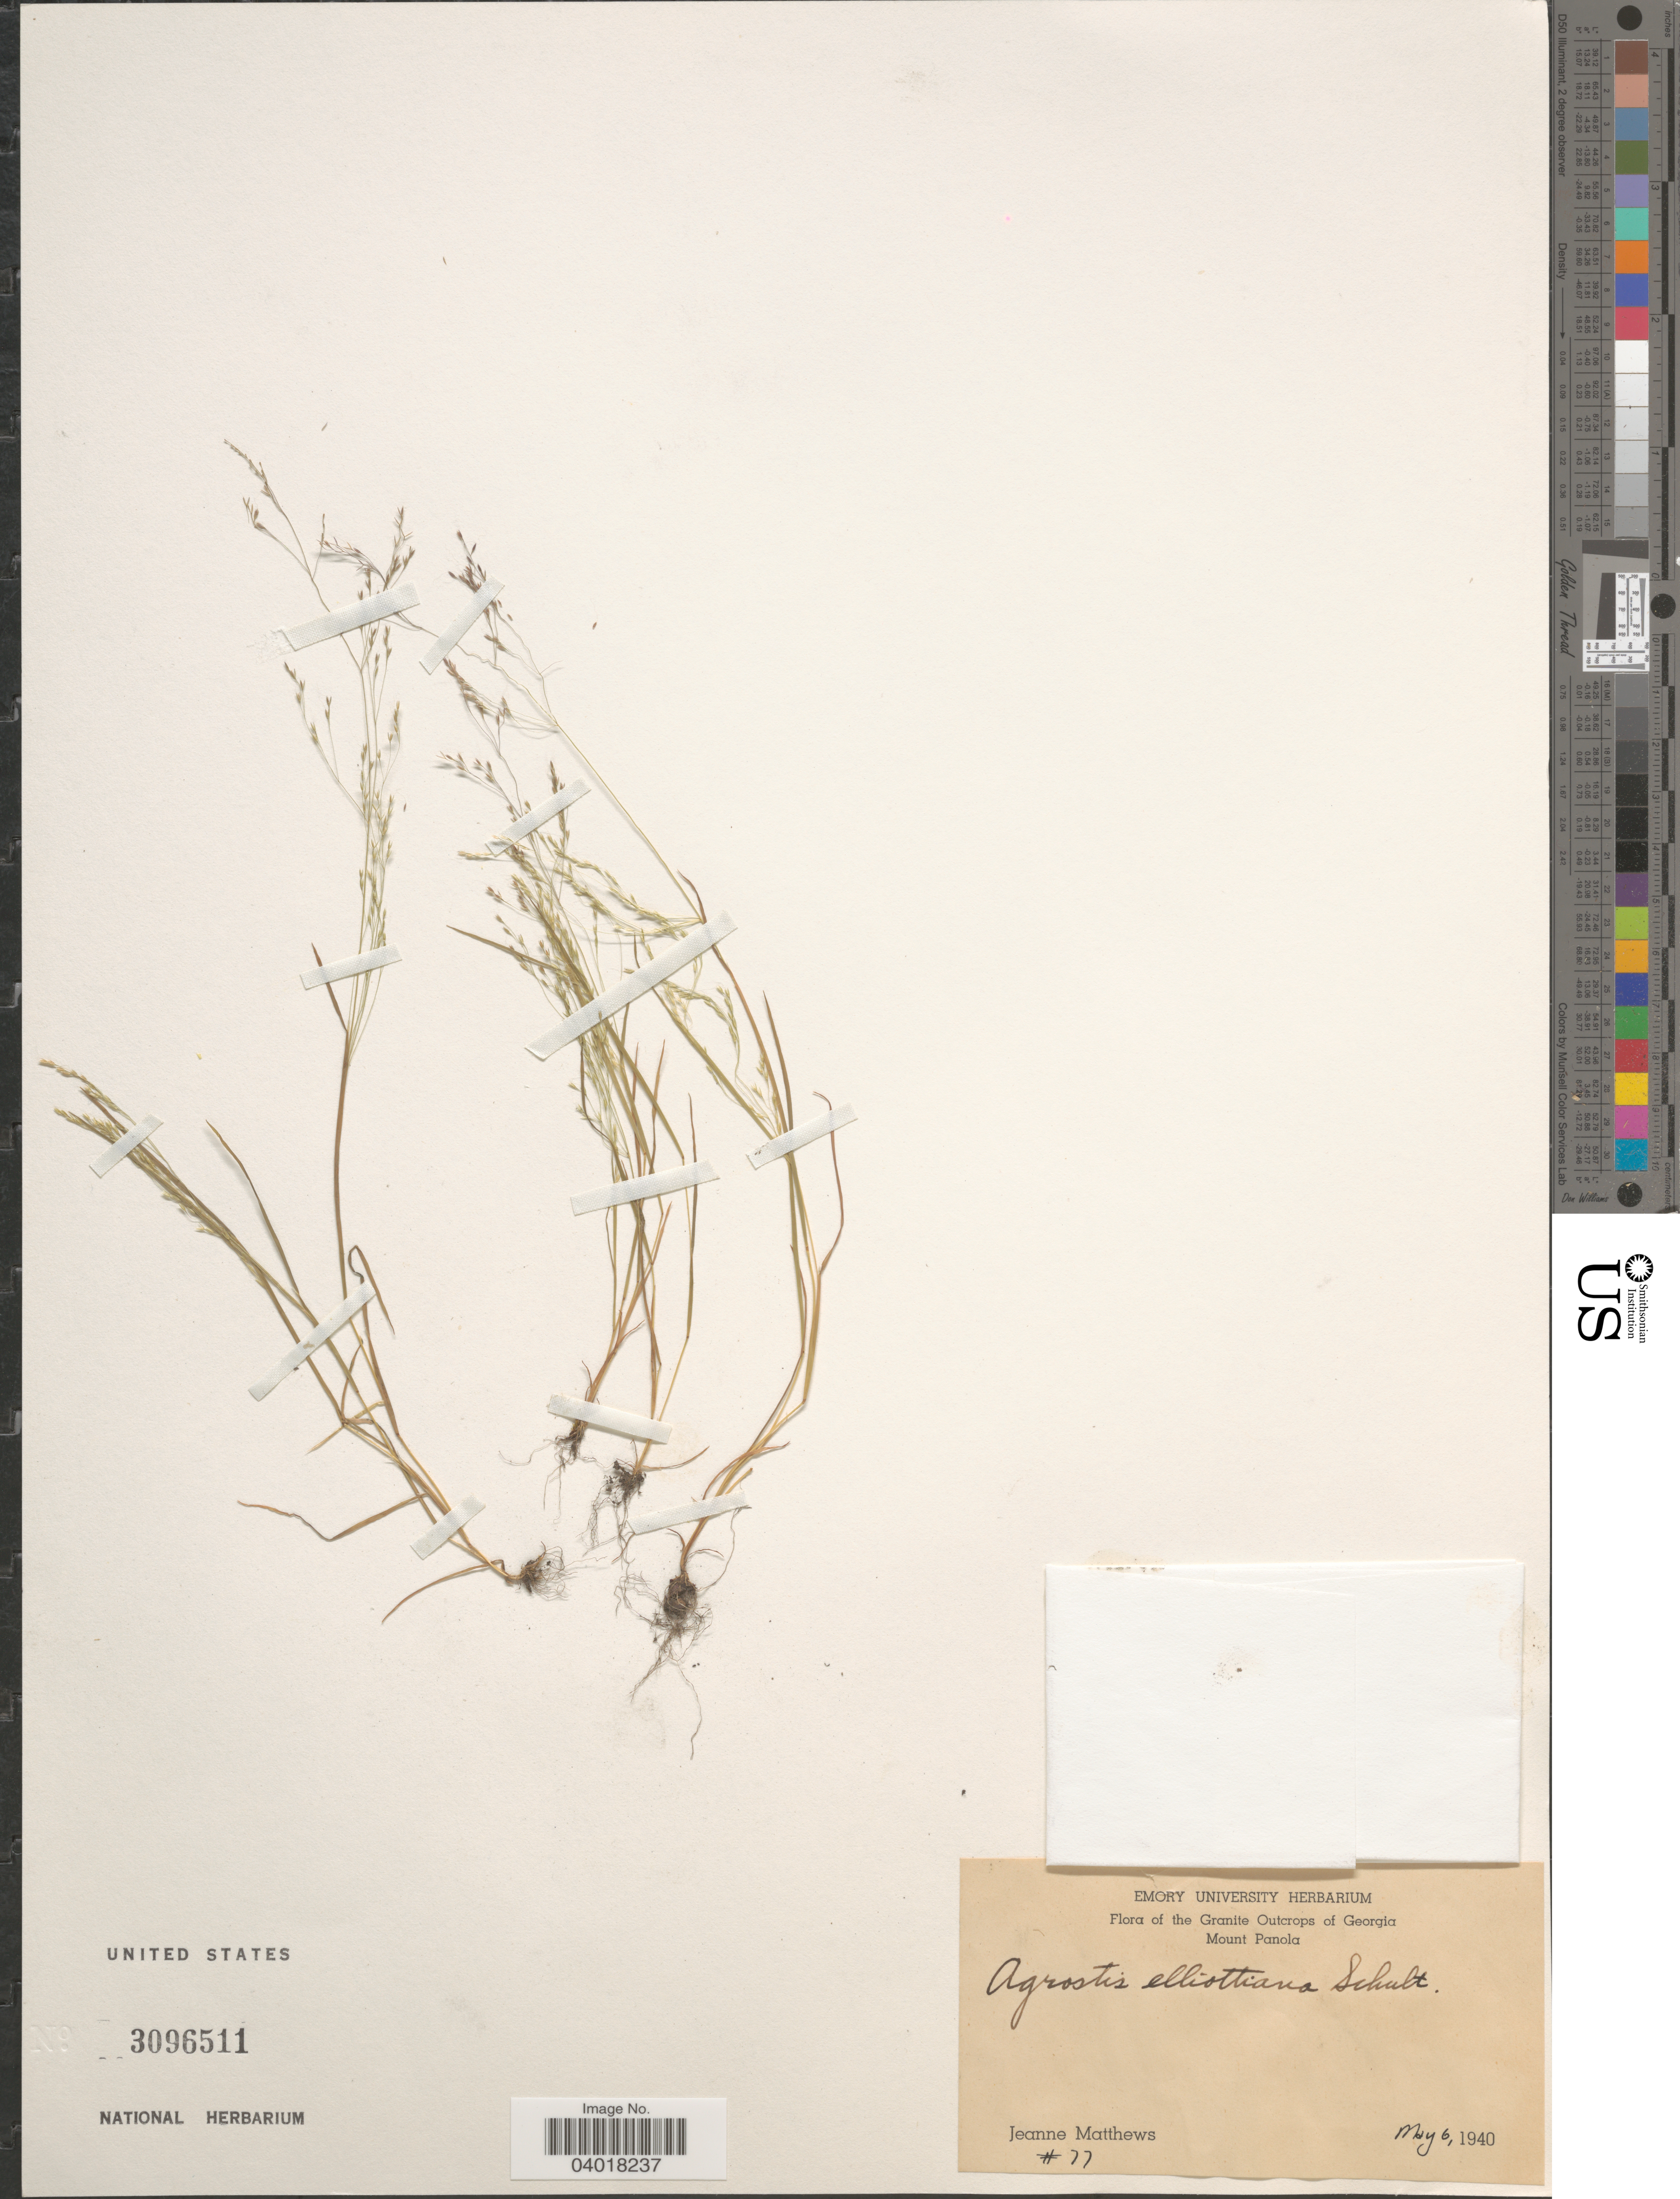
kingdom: Plantae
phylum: Tracheophyta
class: Liliopsida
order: Poales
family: Poaceae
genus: Agrostis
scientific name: Agrostis elliottiana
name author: Schult.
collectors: J. F. Matthews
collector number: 77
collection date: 1940-05-06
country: United States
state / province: Georgia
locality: The Granite Outcrops of Georgia. Mount Panola.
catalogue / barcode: US 3096511